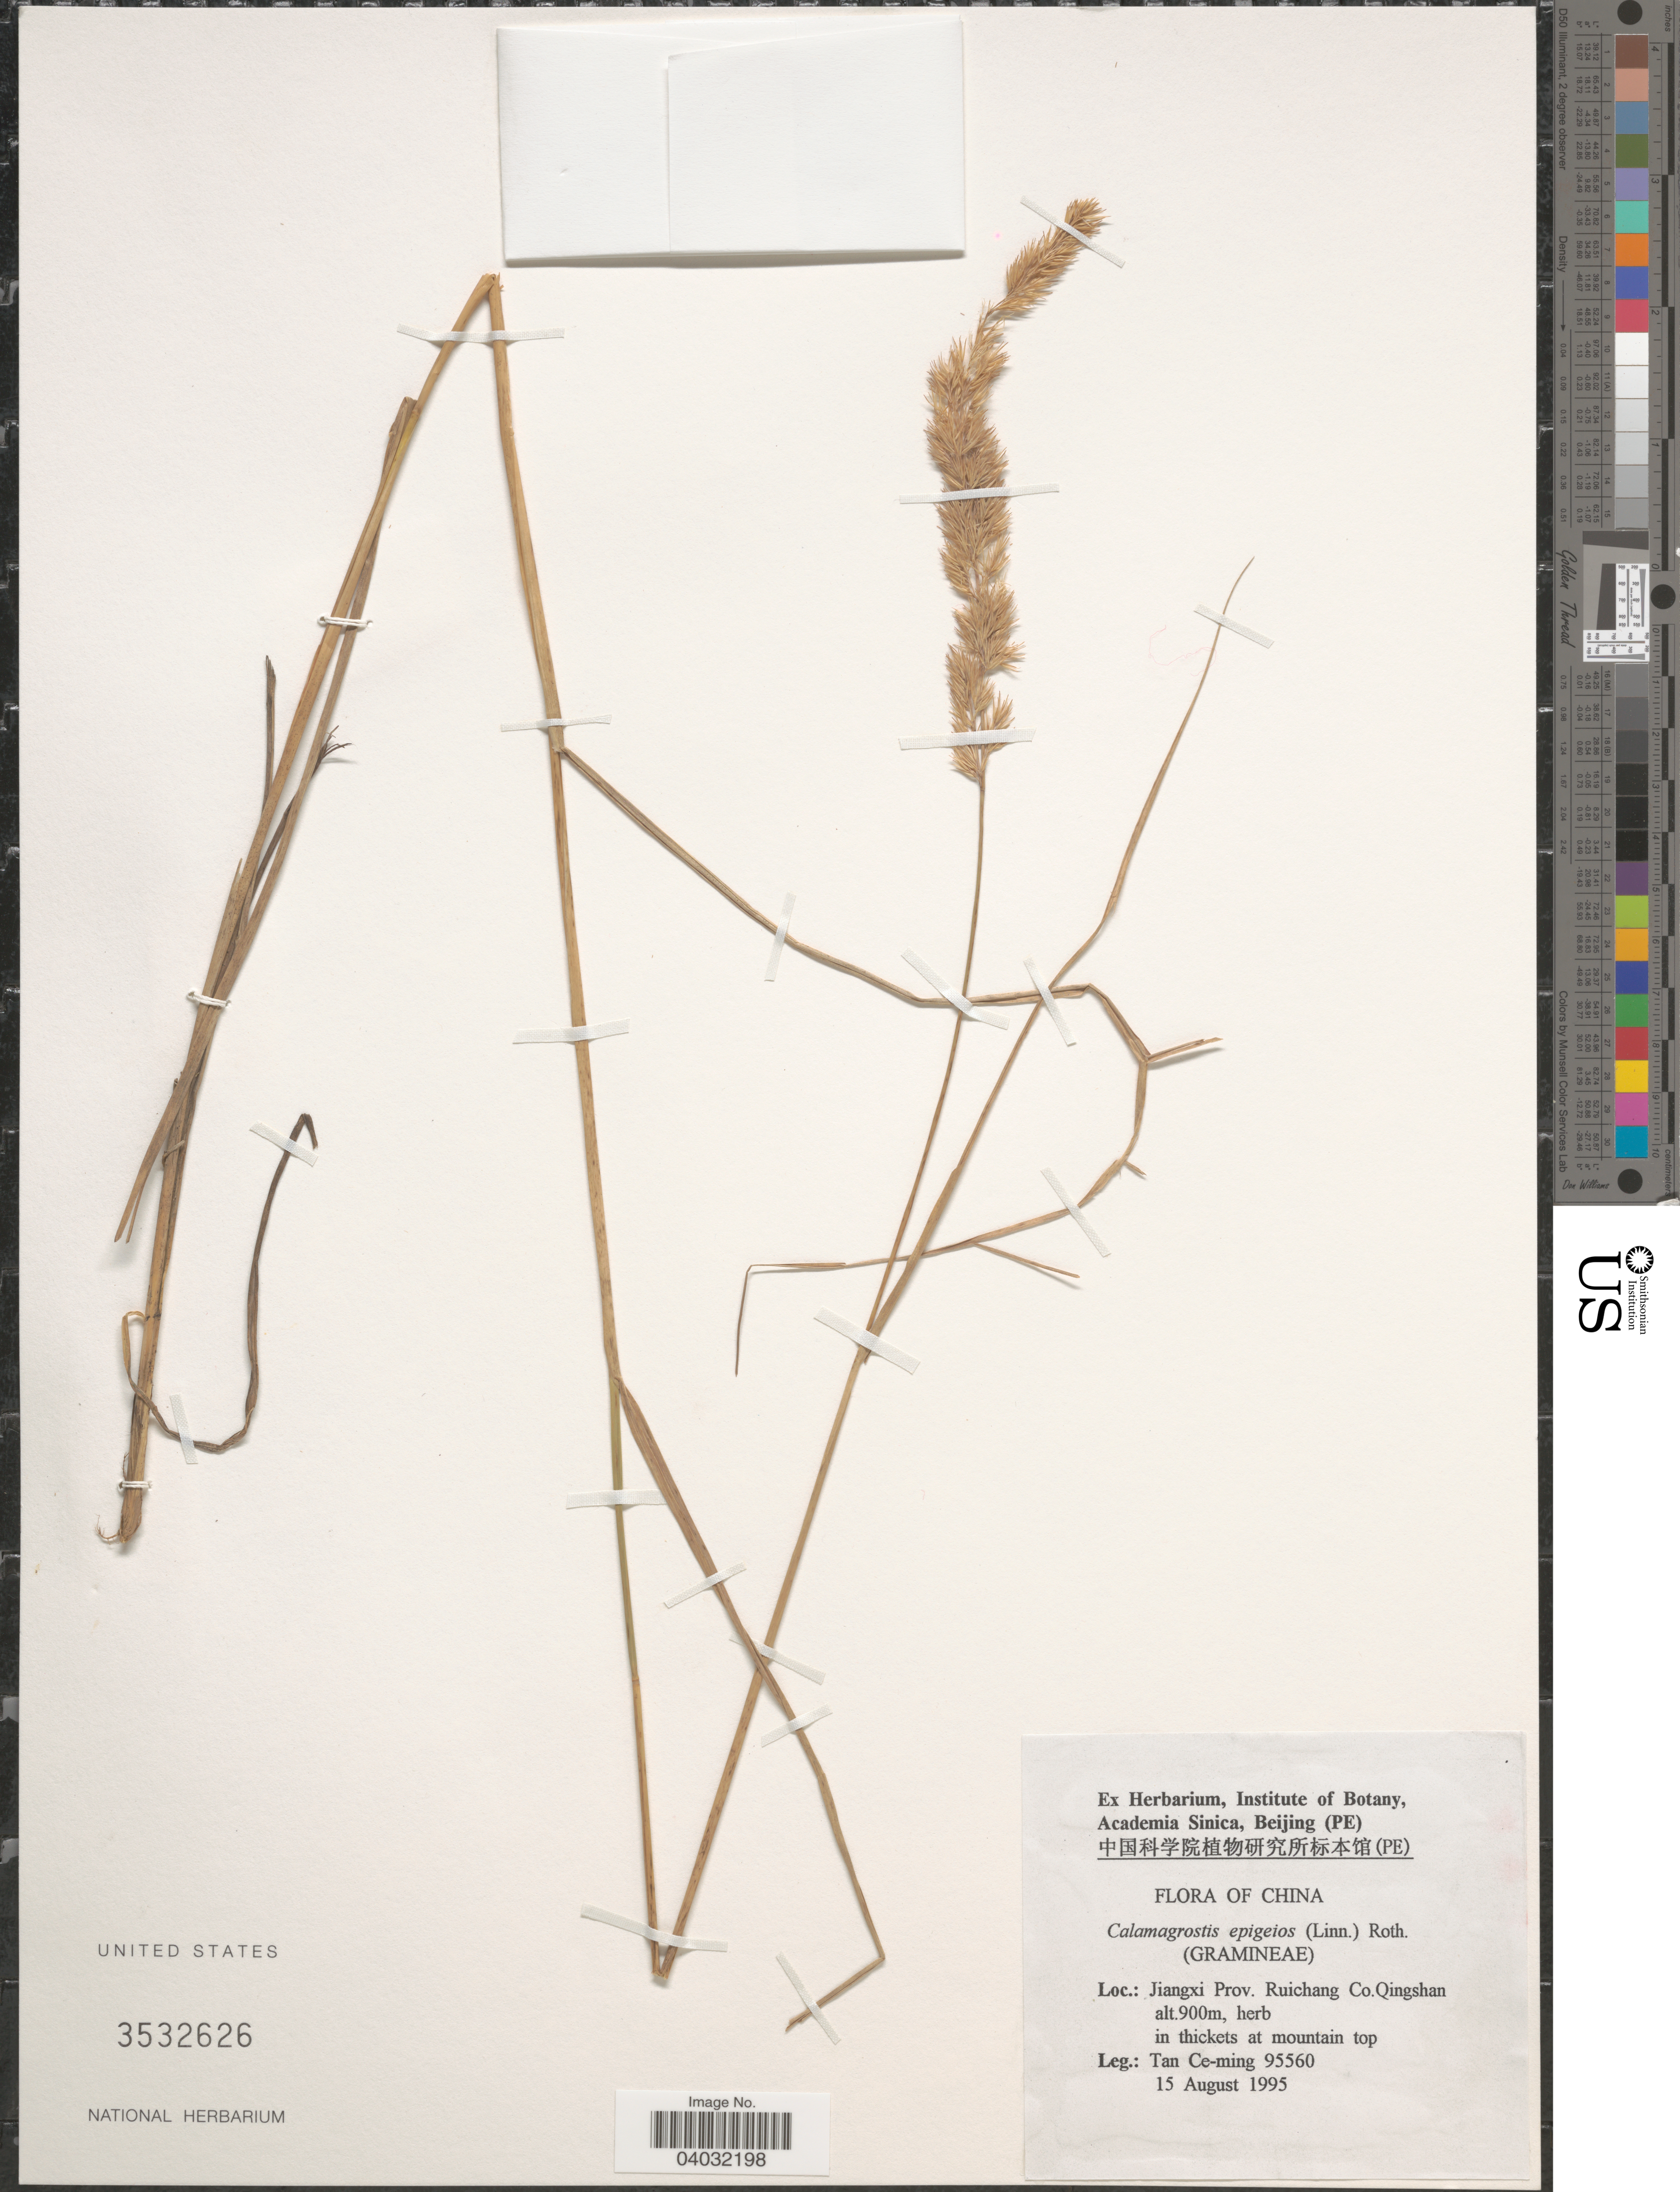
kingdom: Plantae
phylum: Tracheophyta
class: Liliopsida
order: Poales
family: Poaceae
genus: Calamagrostis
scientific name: Calamagrostis epigeios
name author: (L.) Roth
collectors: T. Ce-ming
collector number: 95560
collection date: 1995-08-15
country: China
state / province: Jiangxi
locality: Ruichang Co.Qingshan.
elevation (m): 900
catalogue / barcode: US 3532626